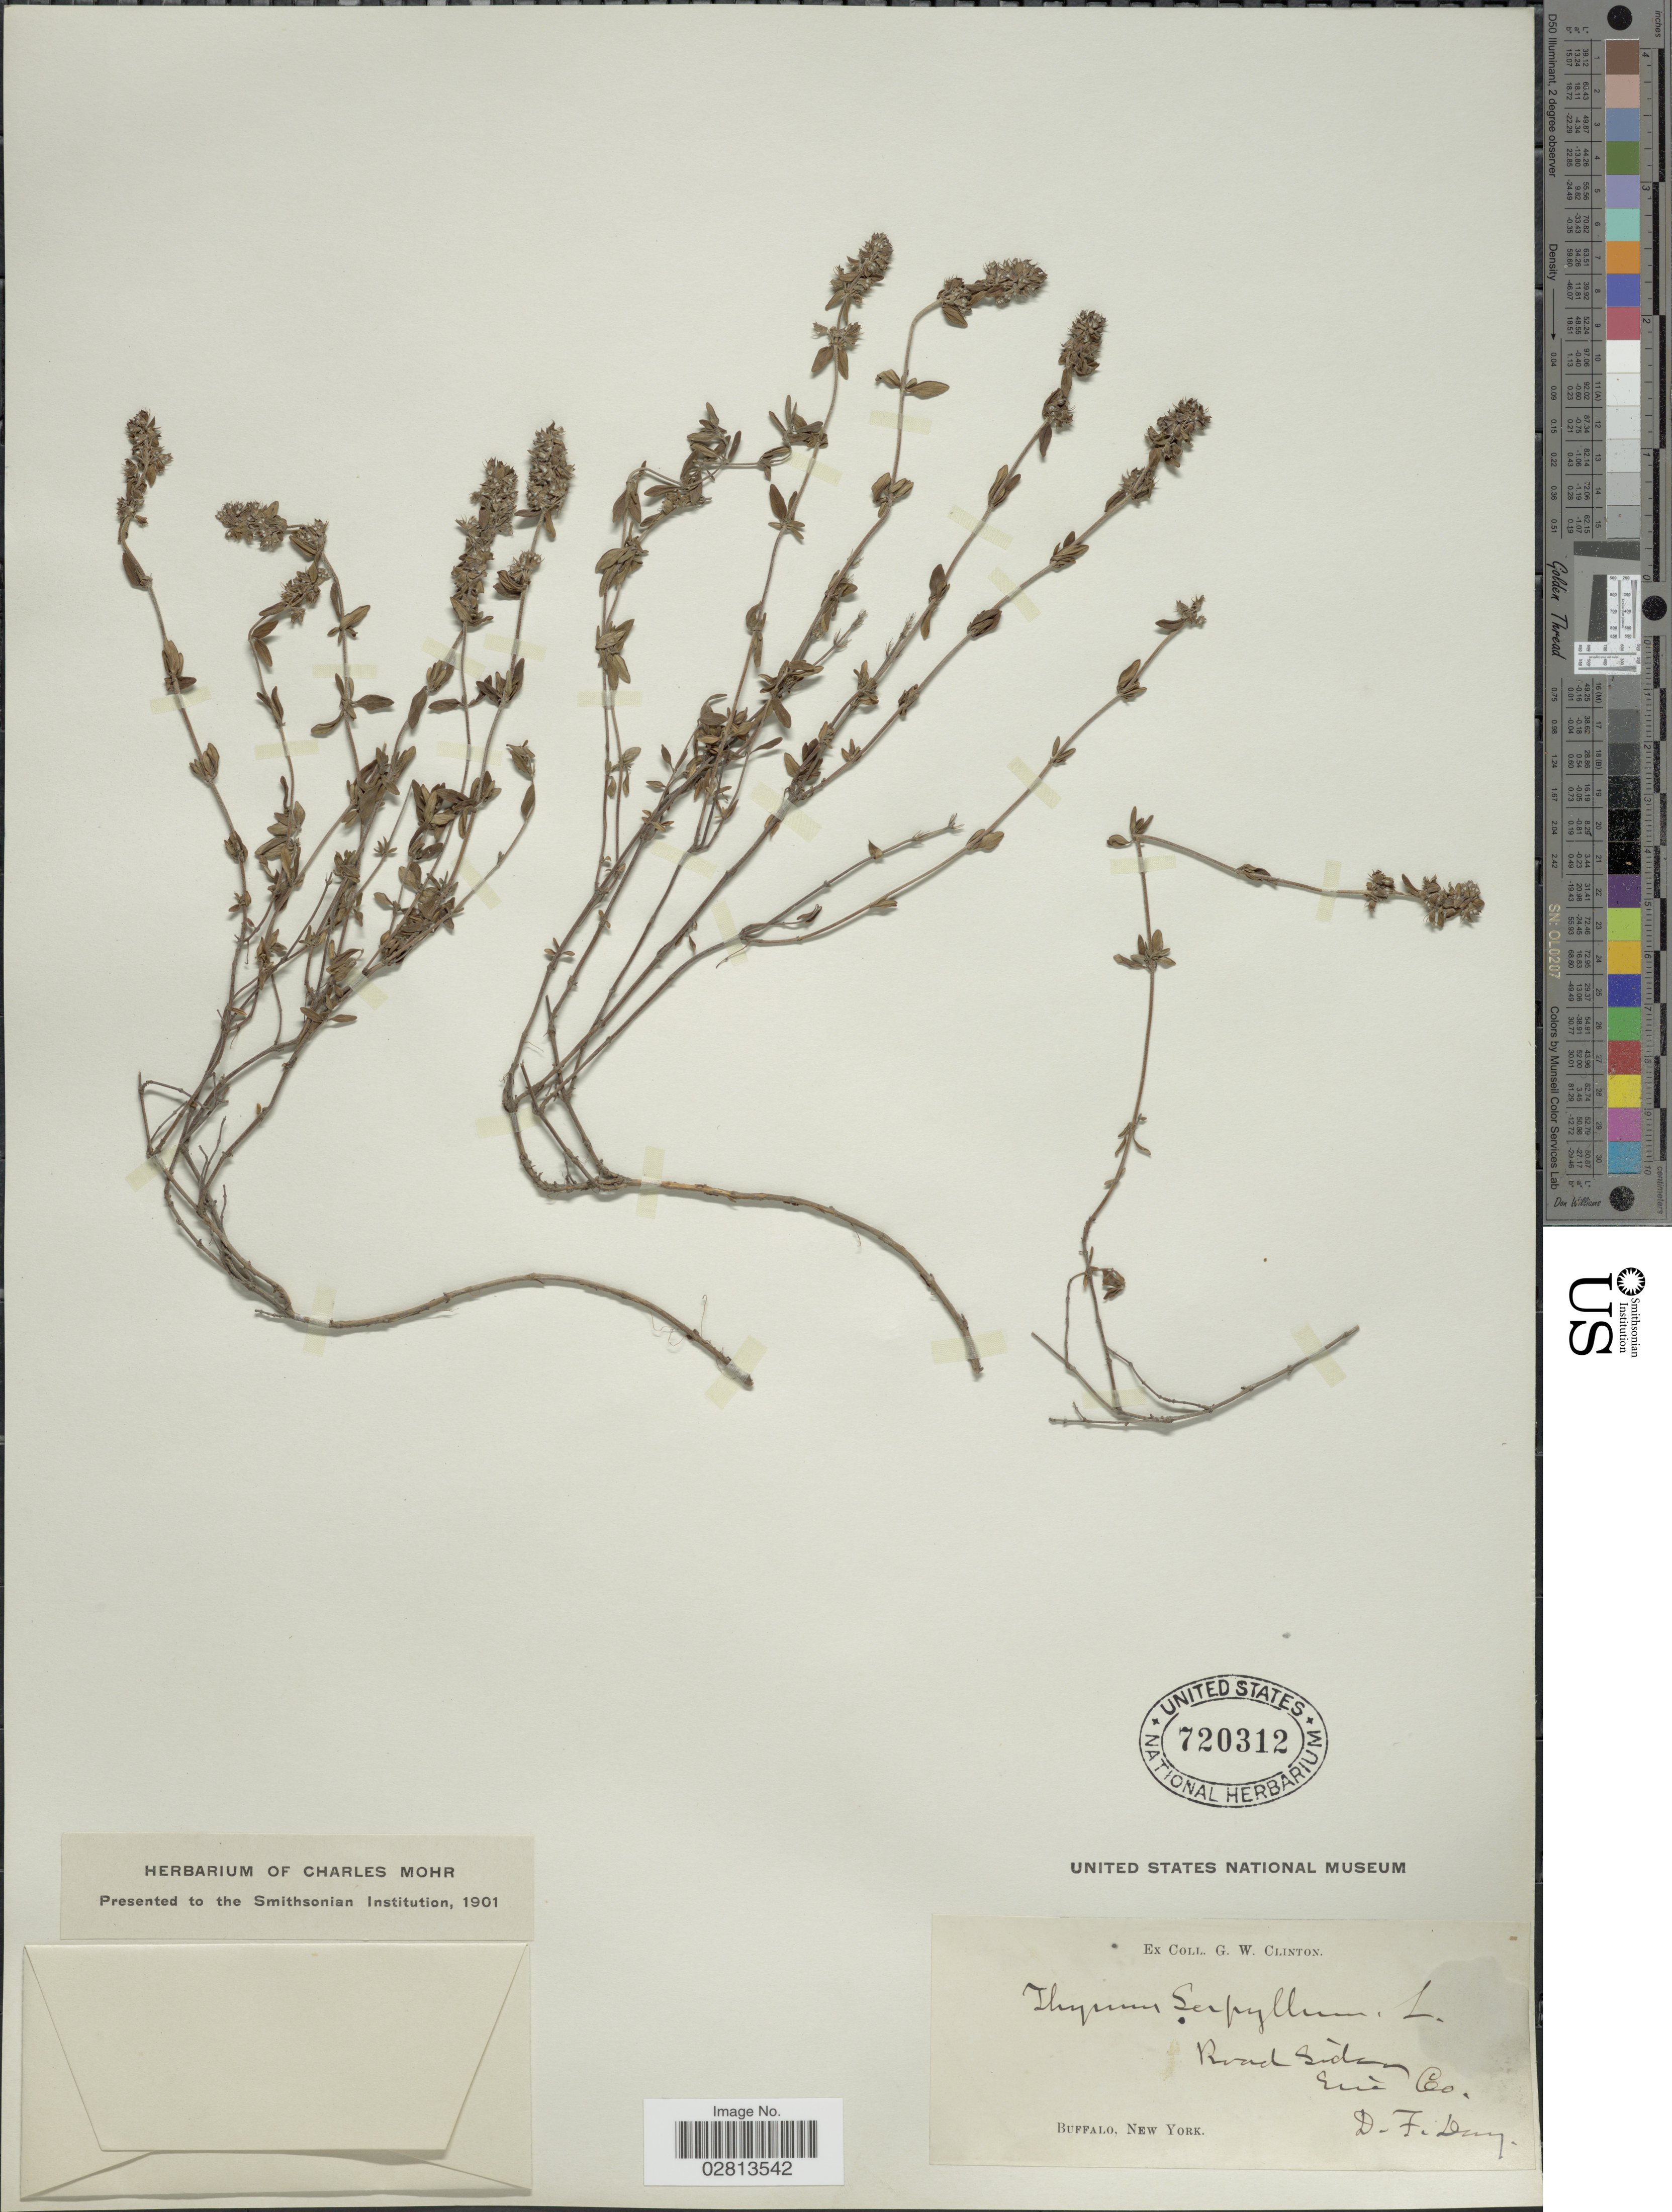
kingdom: Plantae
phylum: Tracheophyta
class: Magnoliopsida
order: Lamiales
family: Lamiaceae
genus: Thymus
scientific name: Thymus serpyllum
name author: L.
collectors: G. W. Clinton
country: United States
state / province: New York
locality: Buffalo. Road Side, Erie Co. D.F. Day.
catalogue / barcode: US 720312